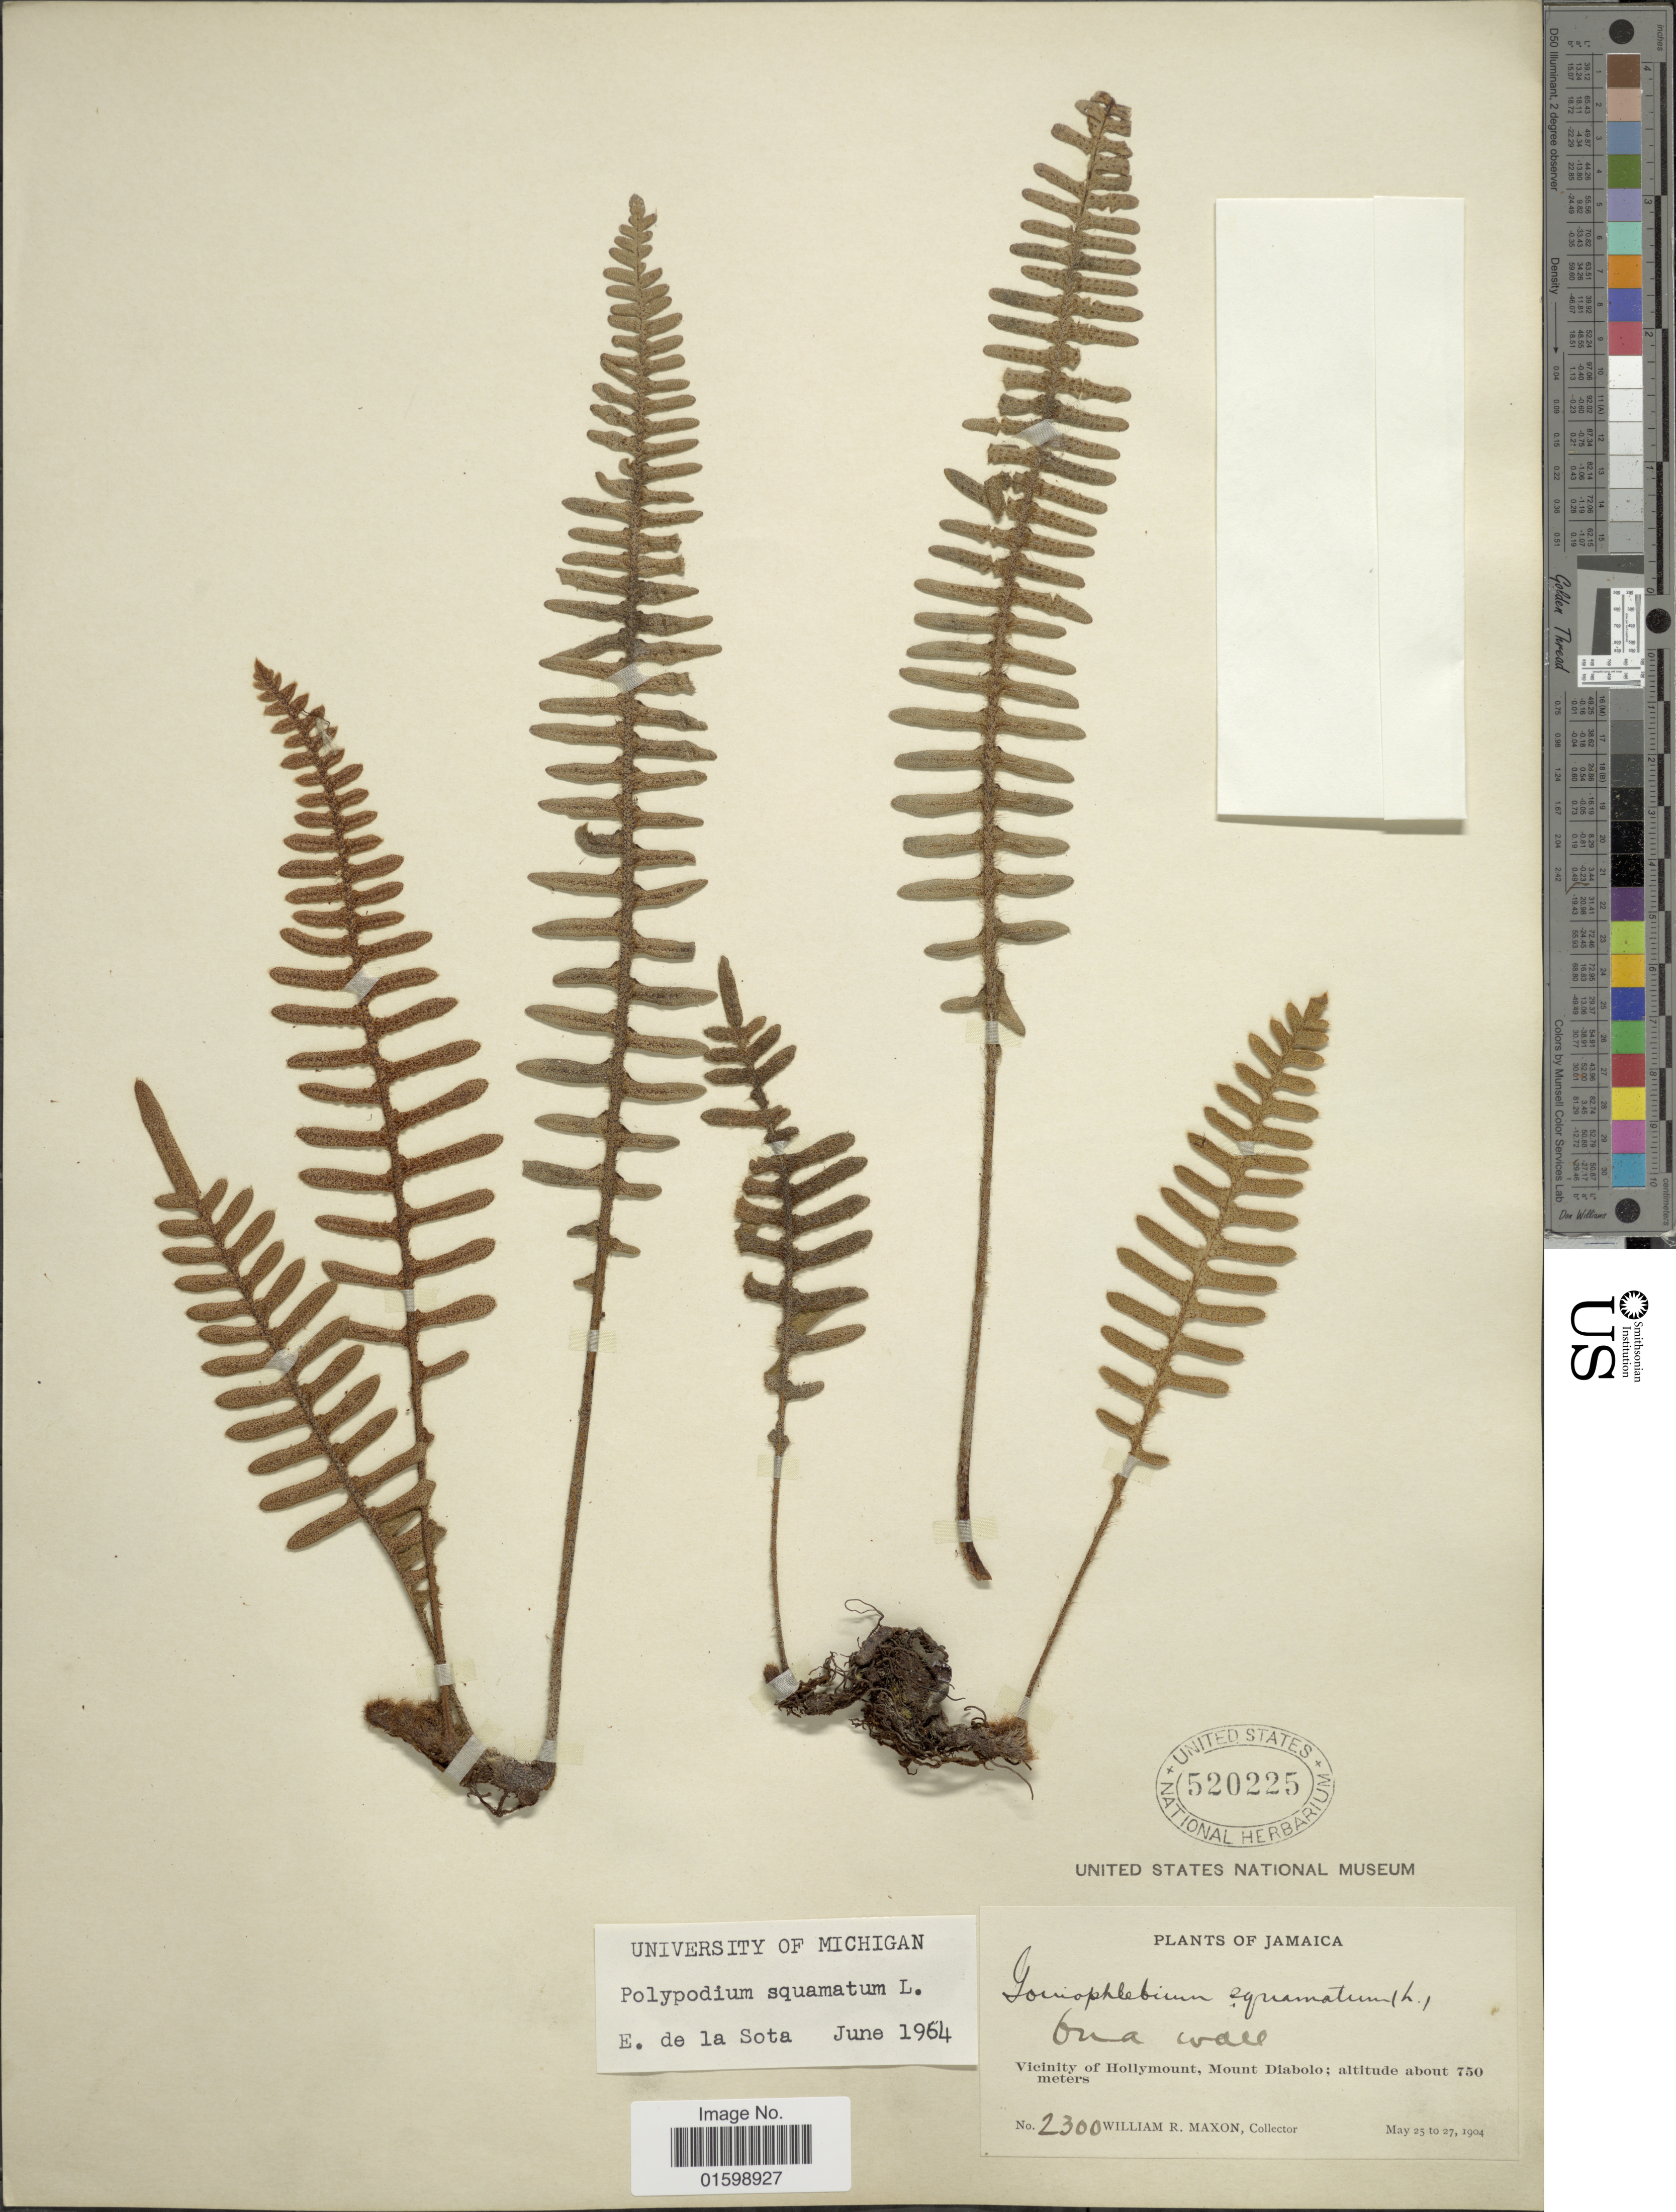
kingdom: Plantae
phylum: Tracheophyta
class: Polypodiopsida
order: Polypodiales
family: Polypodiaceae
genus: Pleopeltis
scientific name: Pleopeltis squamata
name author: (L.) J. Sm.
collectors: W. R. Maxon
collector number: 2300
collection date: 1904-05-25/1904-05-27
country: Jamaica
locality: On a wall, vicinity of Hollymount, Mount Diabolo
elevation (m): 750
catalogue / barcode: US 520225